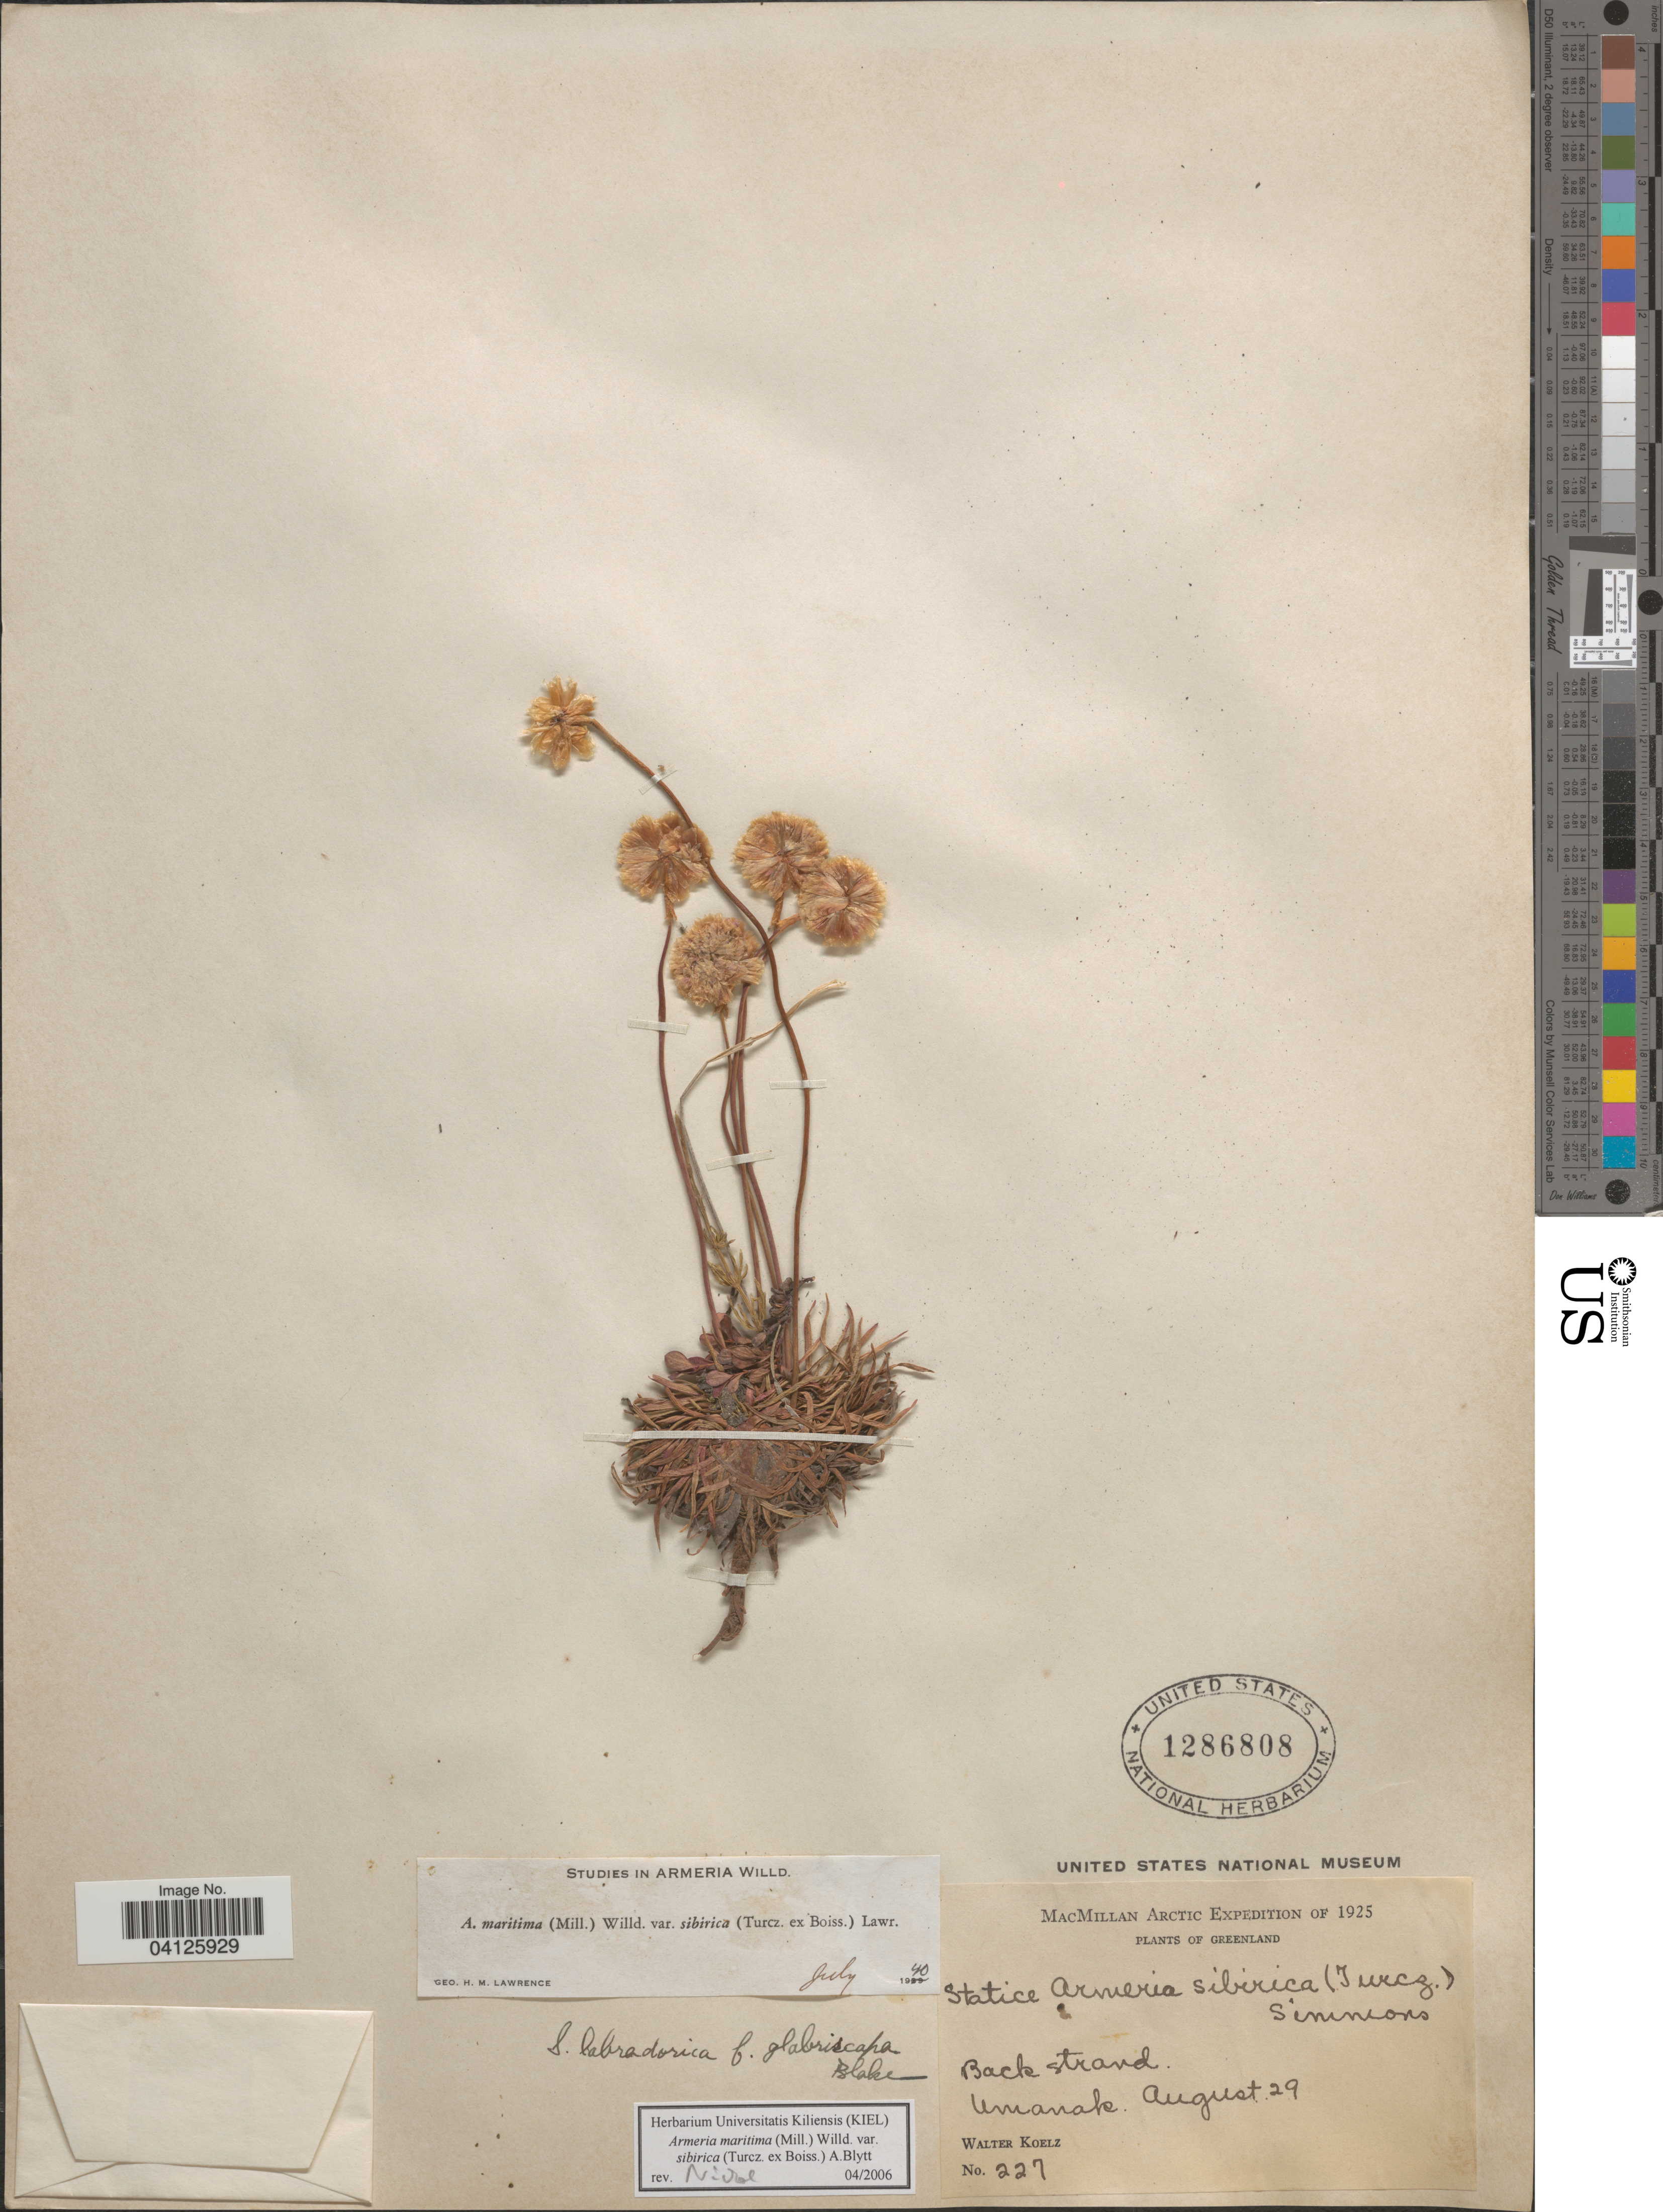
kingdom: Plantae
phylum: Tracheophyta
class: Magnoliopsida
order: Caryophyllales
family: Plumbaginaceae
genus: Armeria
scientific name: Armeria maritima subsp. sibirica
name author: (Turcz. ex Boiss.) Nyman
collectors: W. N. Koelz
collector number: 227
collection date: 1925-08-29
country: Greenland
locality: MacMillan Arctic Expedition of 1925. Back strand Umanak.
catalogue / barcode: US 1286808